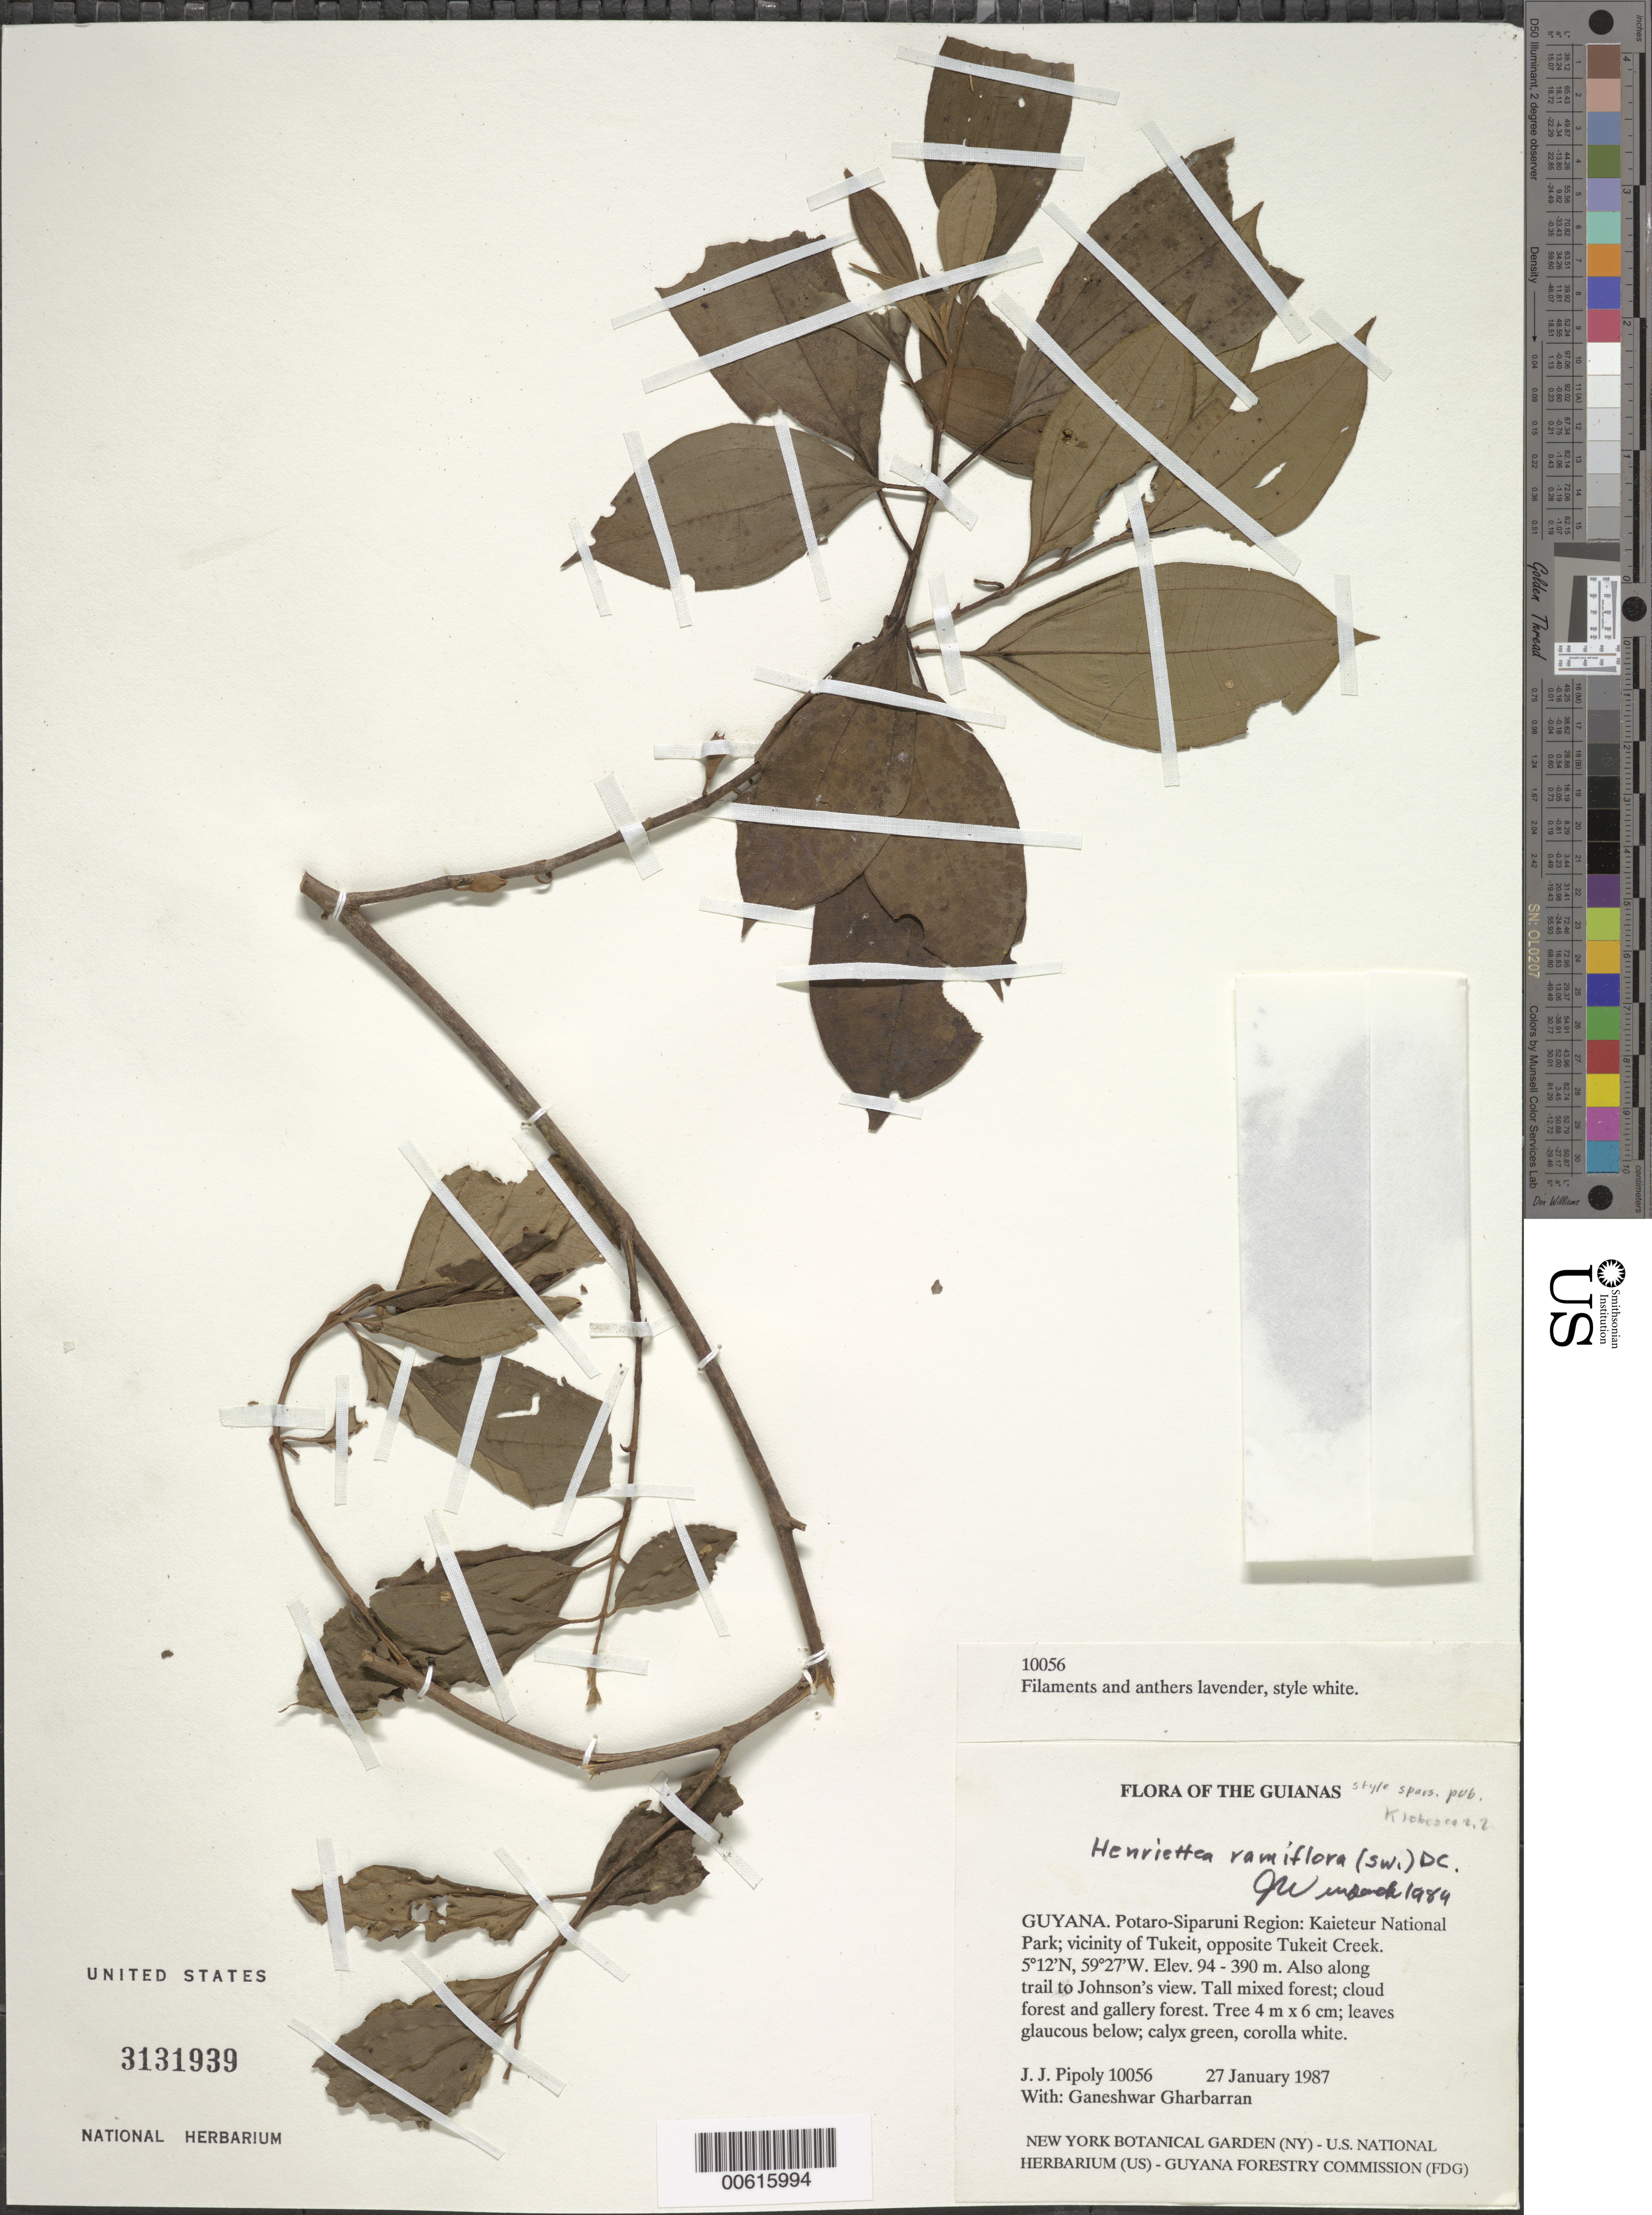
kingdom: Plantae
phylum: Tracheophyta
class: Magnoliopsida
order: Myrtales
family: Melastomataceae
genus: Henriettea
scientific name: Henriettea ramiflora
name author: (Sw.) DC.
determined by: Wurdack, John J., (US), US (UNITED STATES)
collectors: J. J. Pipoly & G. Gharbarran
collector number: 10056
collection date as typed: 27 January 1987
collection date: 1987-01-27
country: Guyana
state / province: Potaro-Siparuni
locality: Kaieteur National Park; vicinity of Tukeit, opposite Tukeit Cr. Also along trail to Johnson's View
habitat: Tall mixed forest; cloud forest and gallery forest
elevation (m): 94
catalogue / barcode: US 3131939